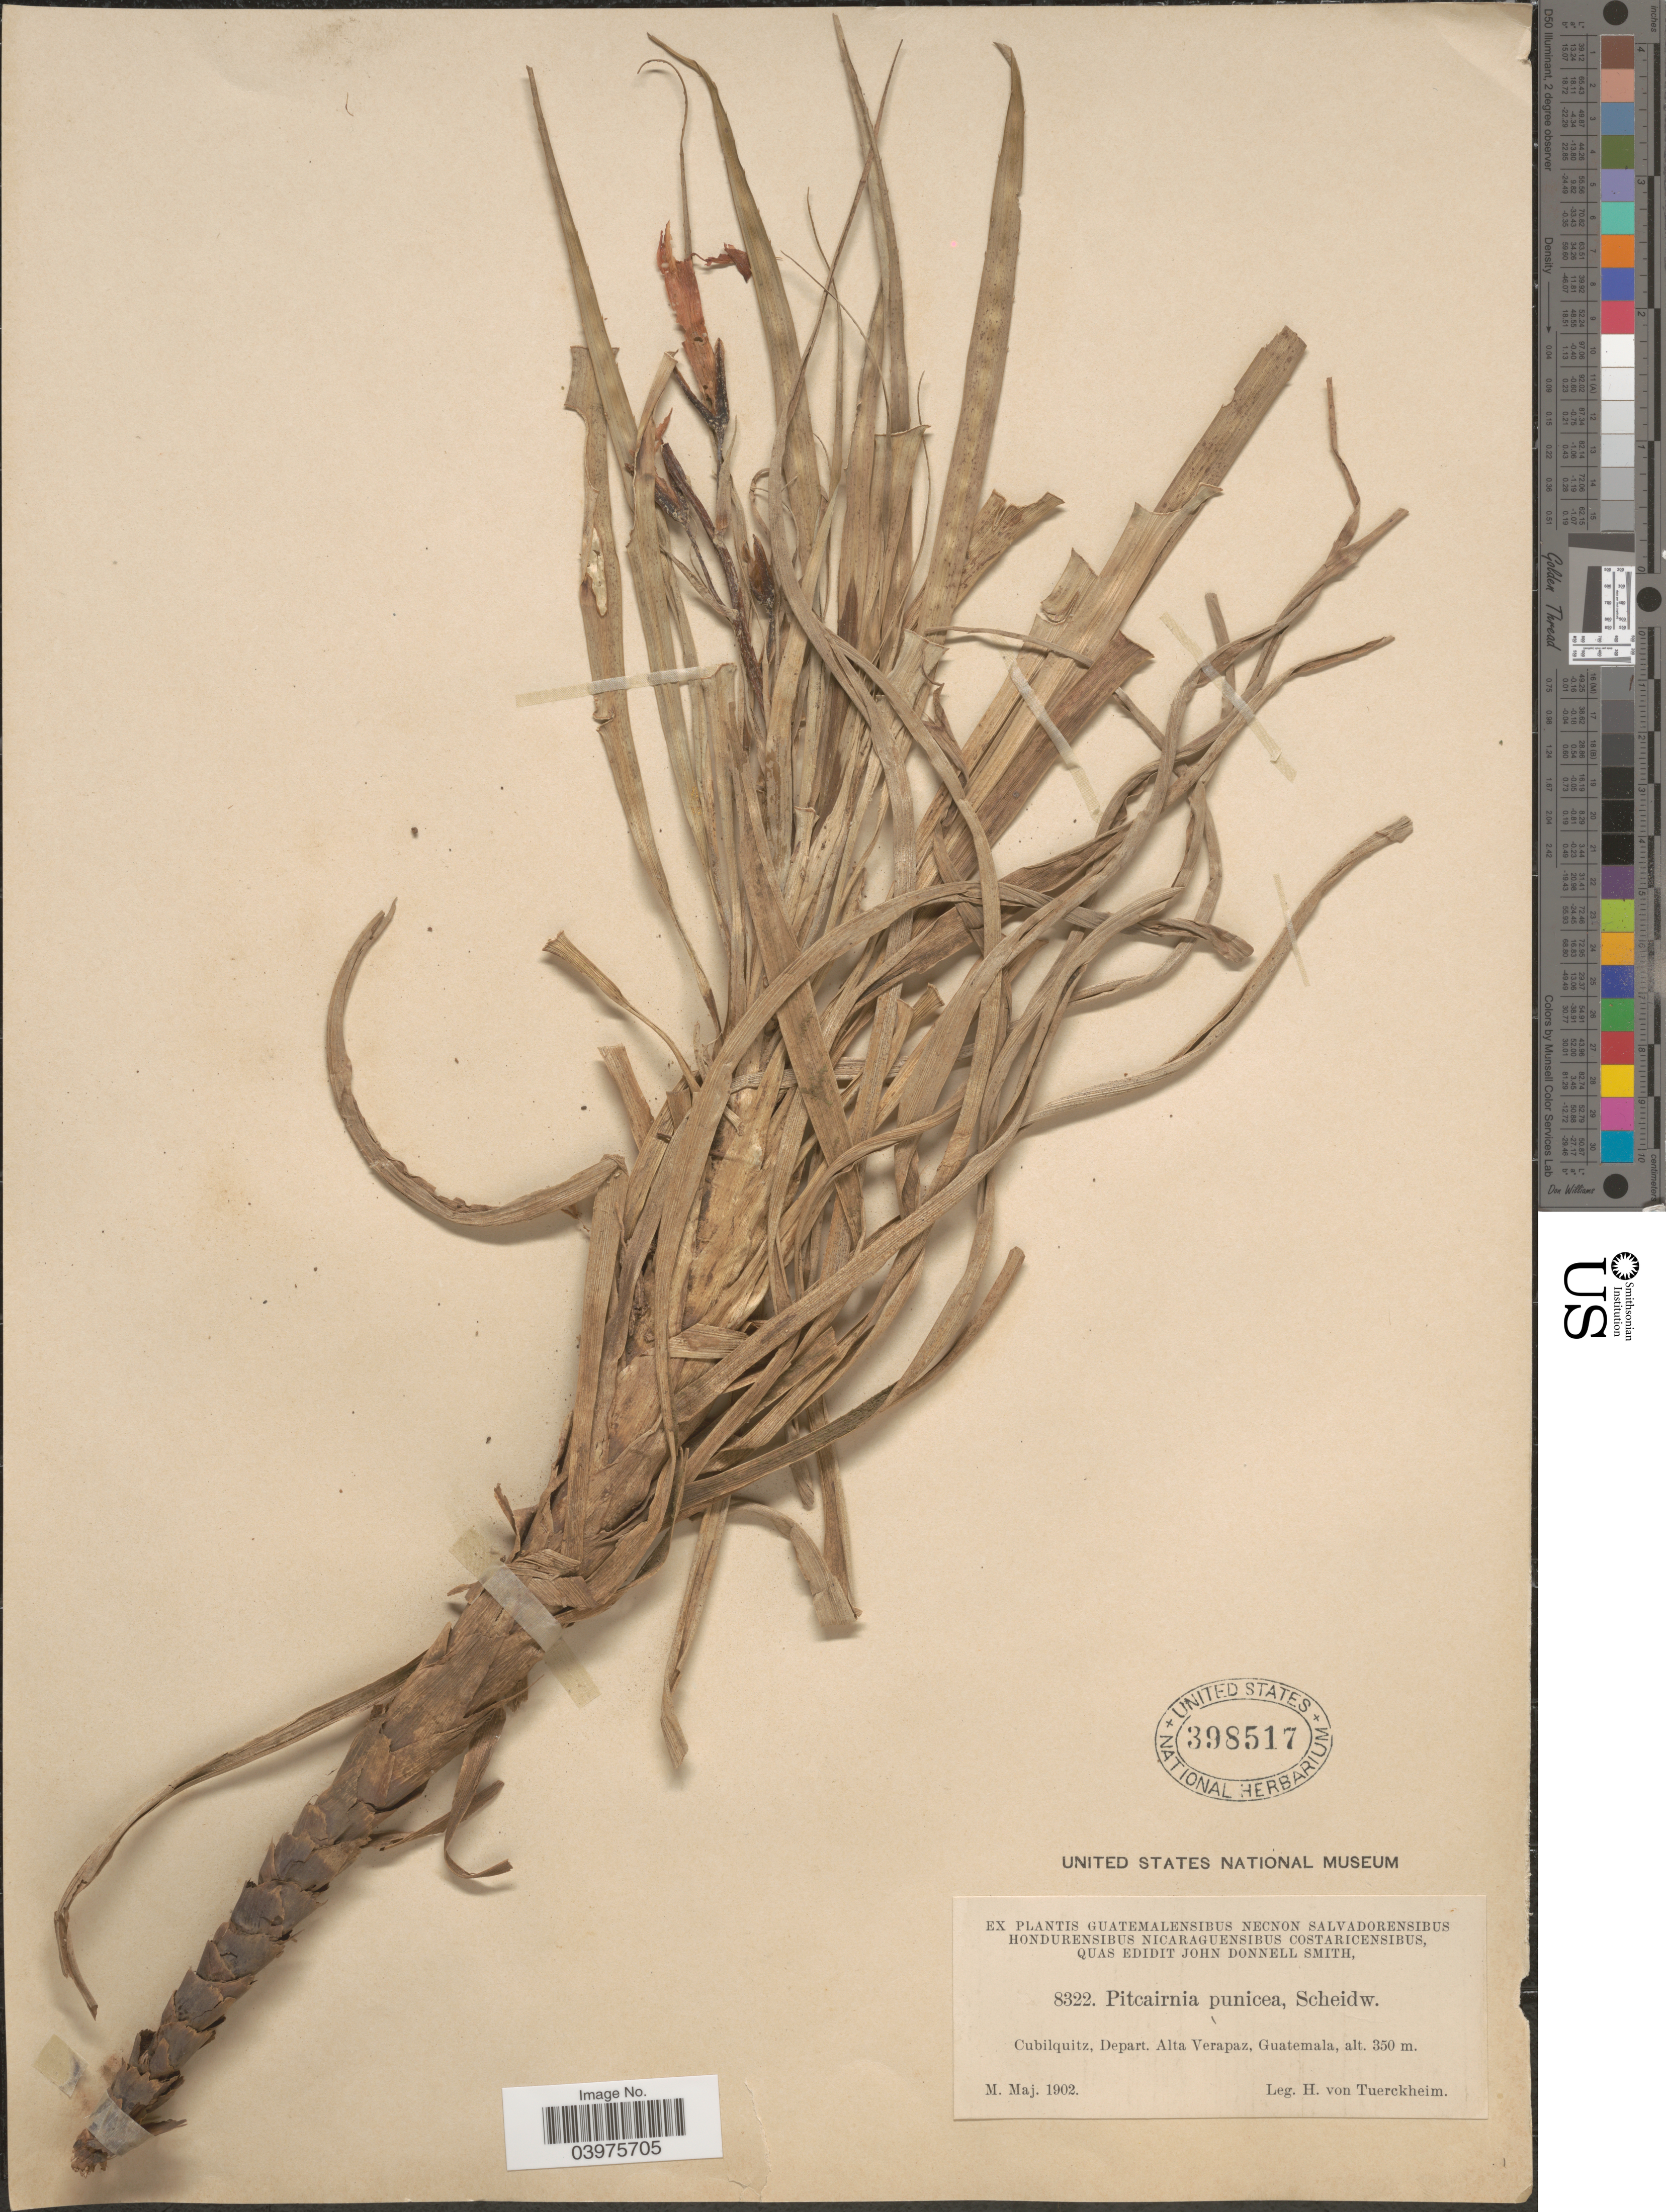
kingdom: Plantae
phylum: Tracheophyta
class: Liliopsida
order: Poales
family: Bromeliaceae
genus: Pitcairnia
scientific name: Pitcairnia punicea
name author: Scheidw.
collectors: H. von Türckheim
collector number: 8322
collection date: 1902-05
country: Guatemala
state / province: Alta Verapaz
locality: Cubilquitz, Depart. Alta Verapaz.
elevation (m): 350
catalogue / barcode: US 398517